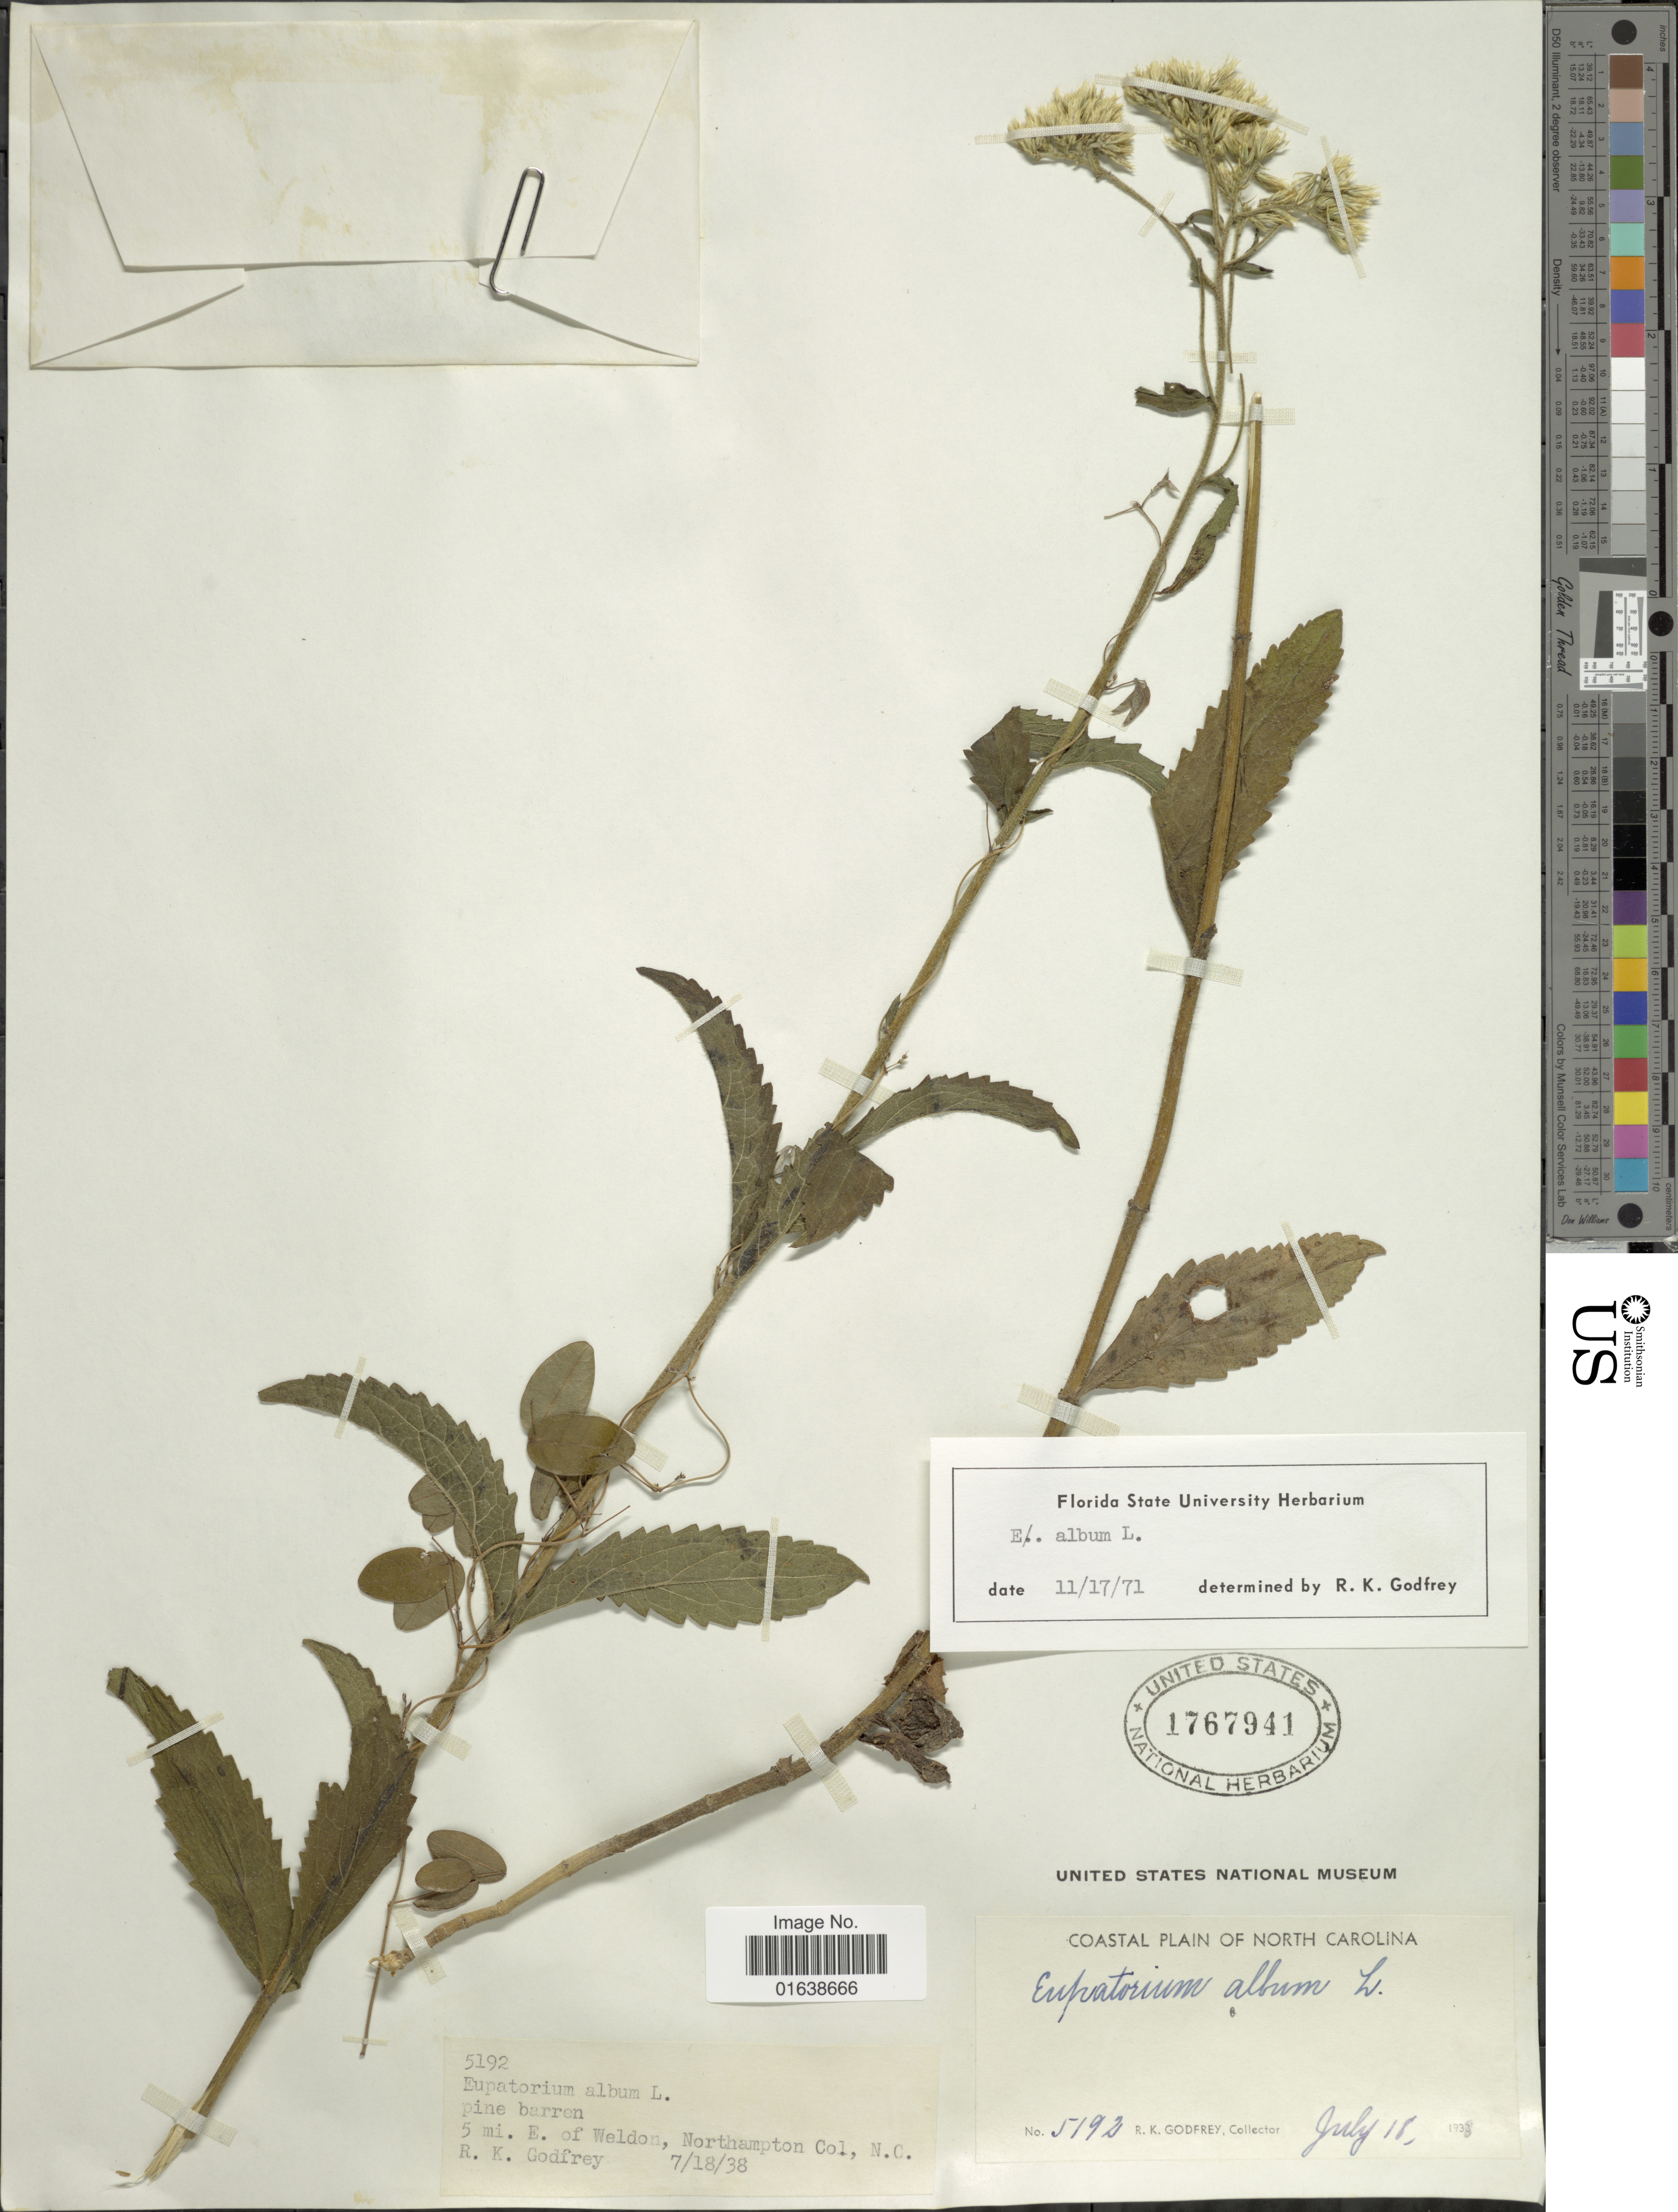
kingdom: Plantae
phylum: Tracheophyta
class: Magnoliopsida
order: Asterales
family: Asteraceae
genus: Eupatorium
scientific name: Eupatorium album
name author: L.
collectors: R. K. Godfrey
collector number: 5192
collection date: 1938-07-18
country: United States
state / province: North Carolina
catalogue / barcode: US 1767941